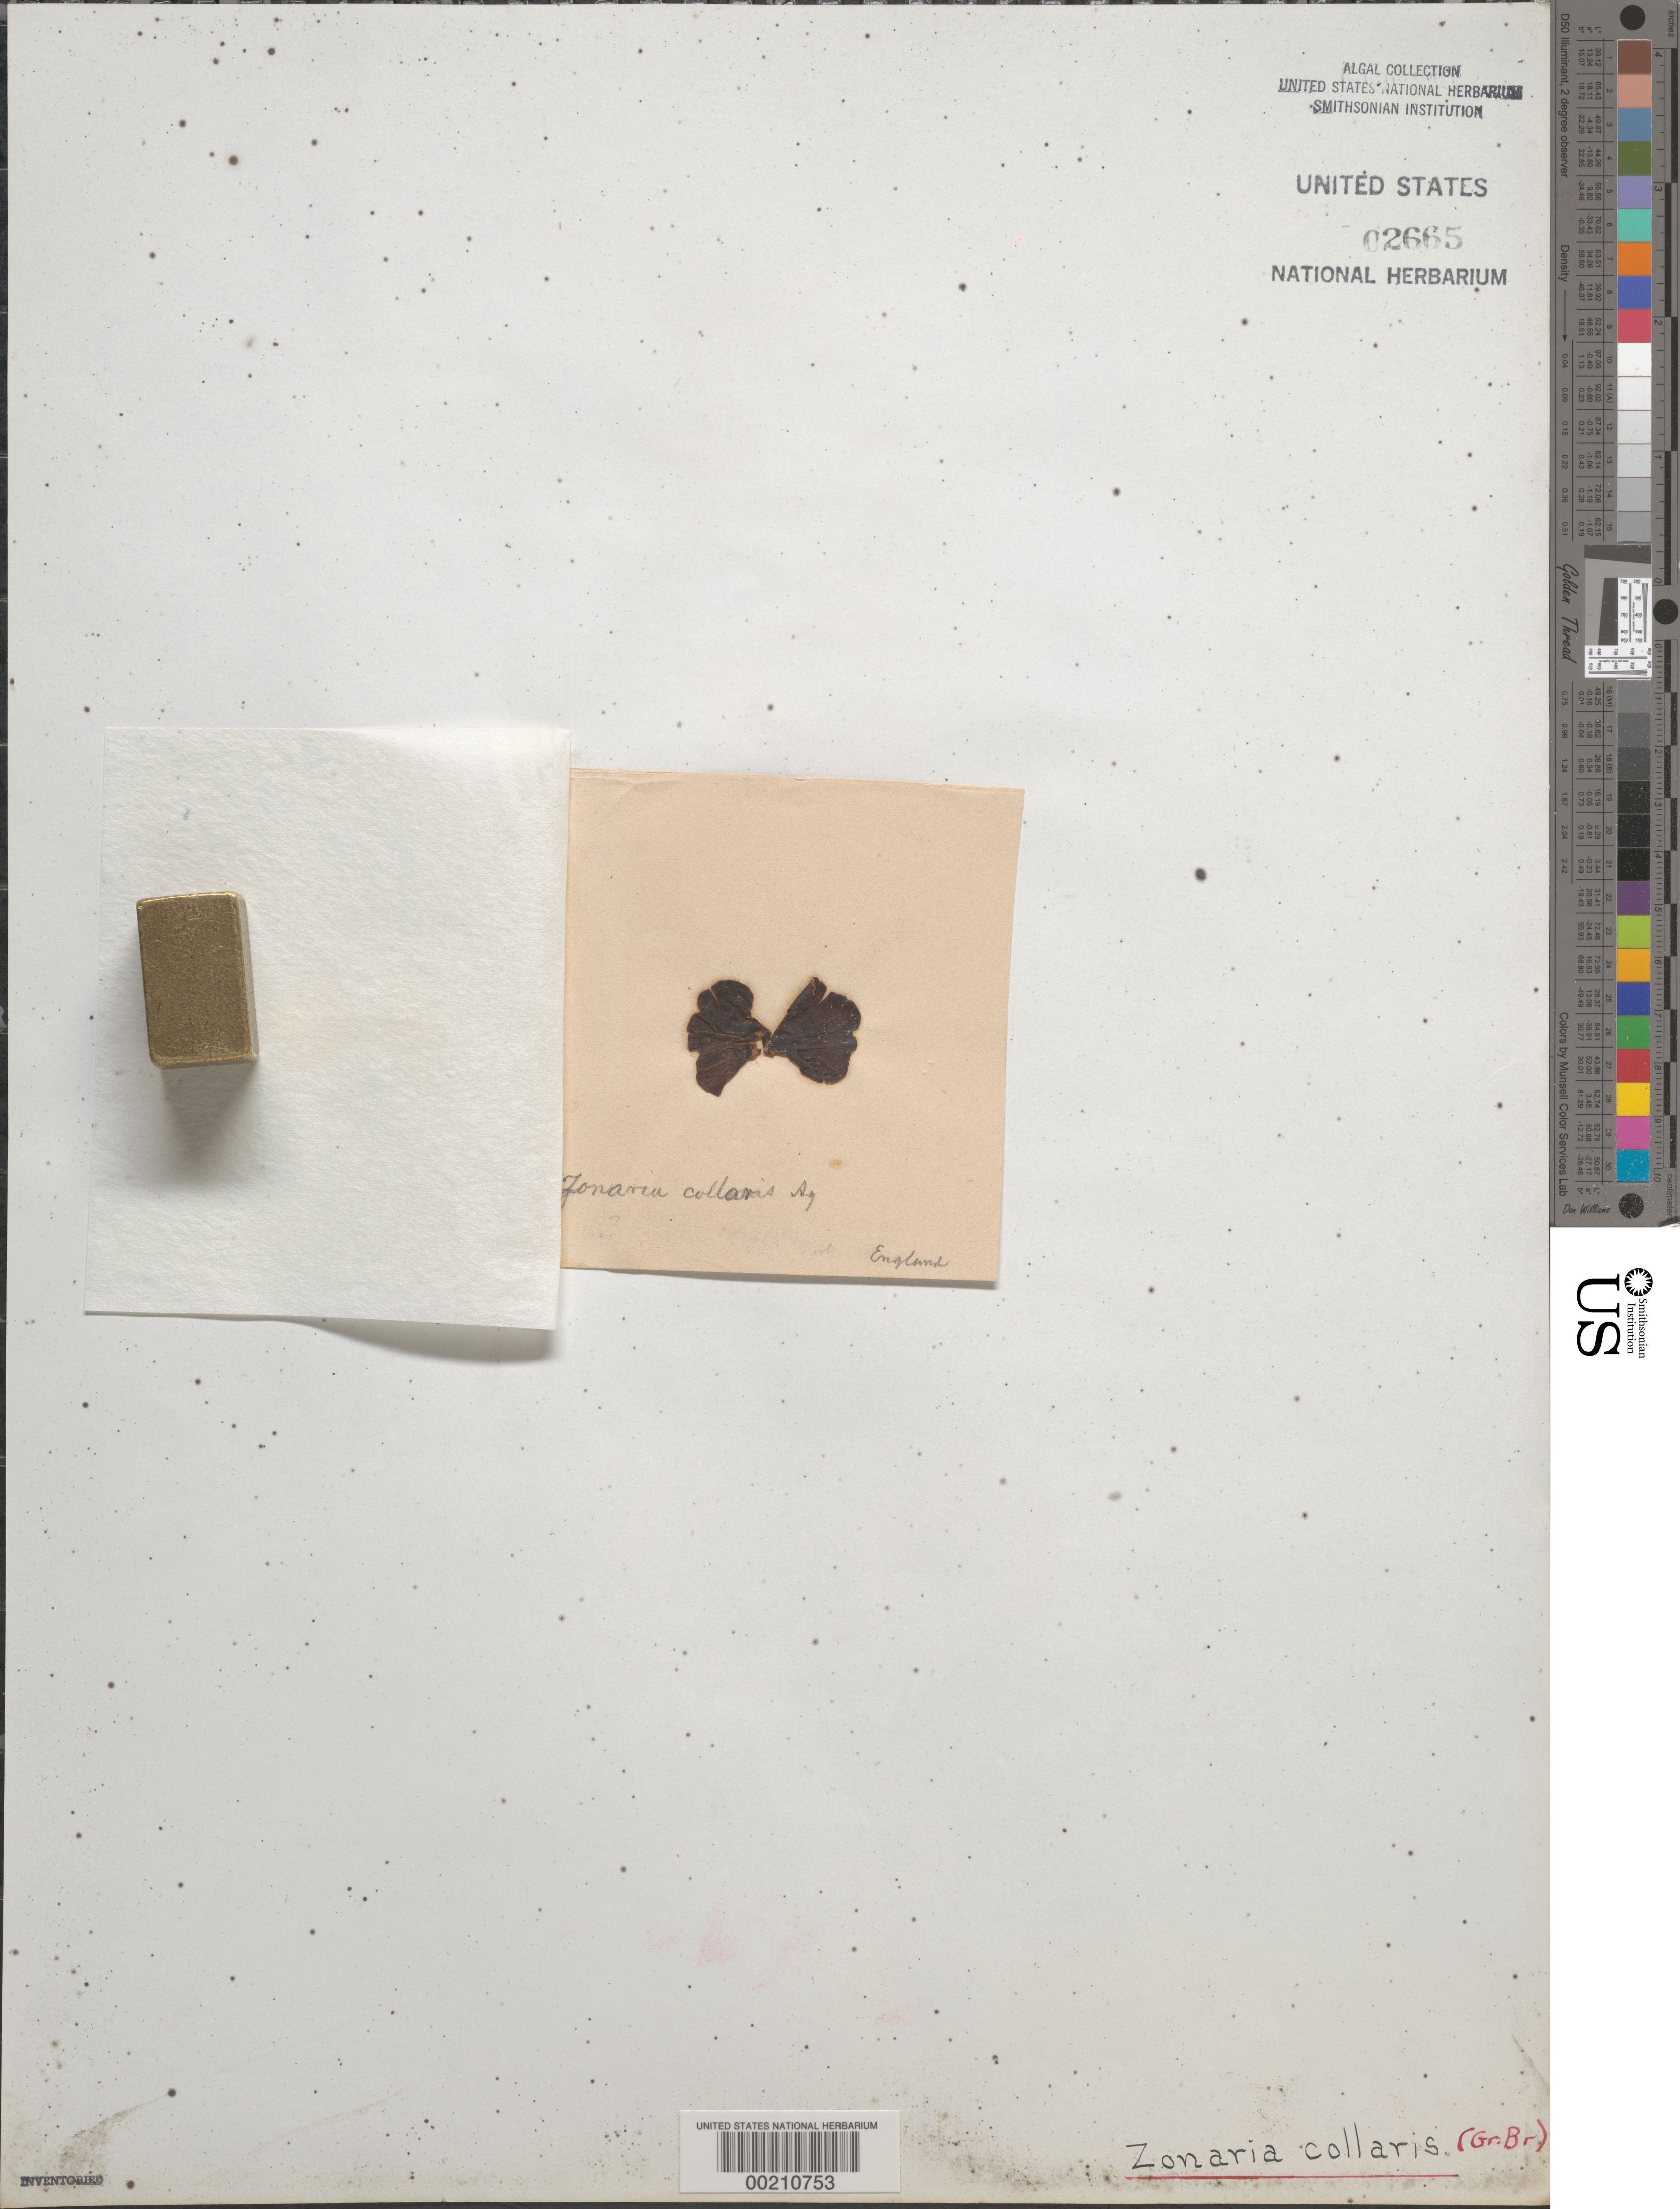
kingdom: Chromista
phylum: Ochrophyta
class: Phaeophyceae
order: Dictyotales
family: Dictyotaceae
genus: Gymnosorus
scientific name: Gymnosorus collaris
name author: (C. Agardh) J. Agardh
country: United Kingdom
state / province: England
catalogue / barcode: US 2665